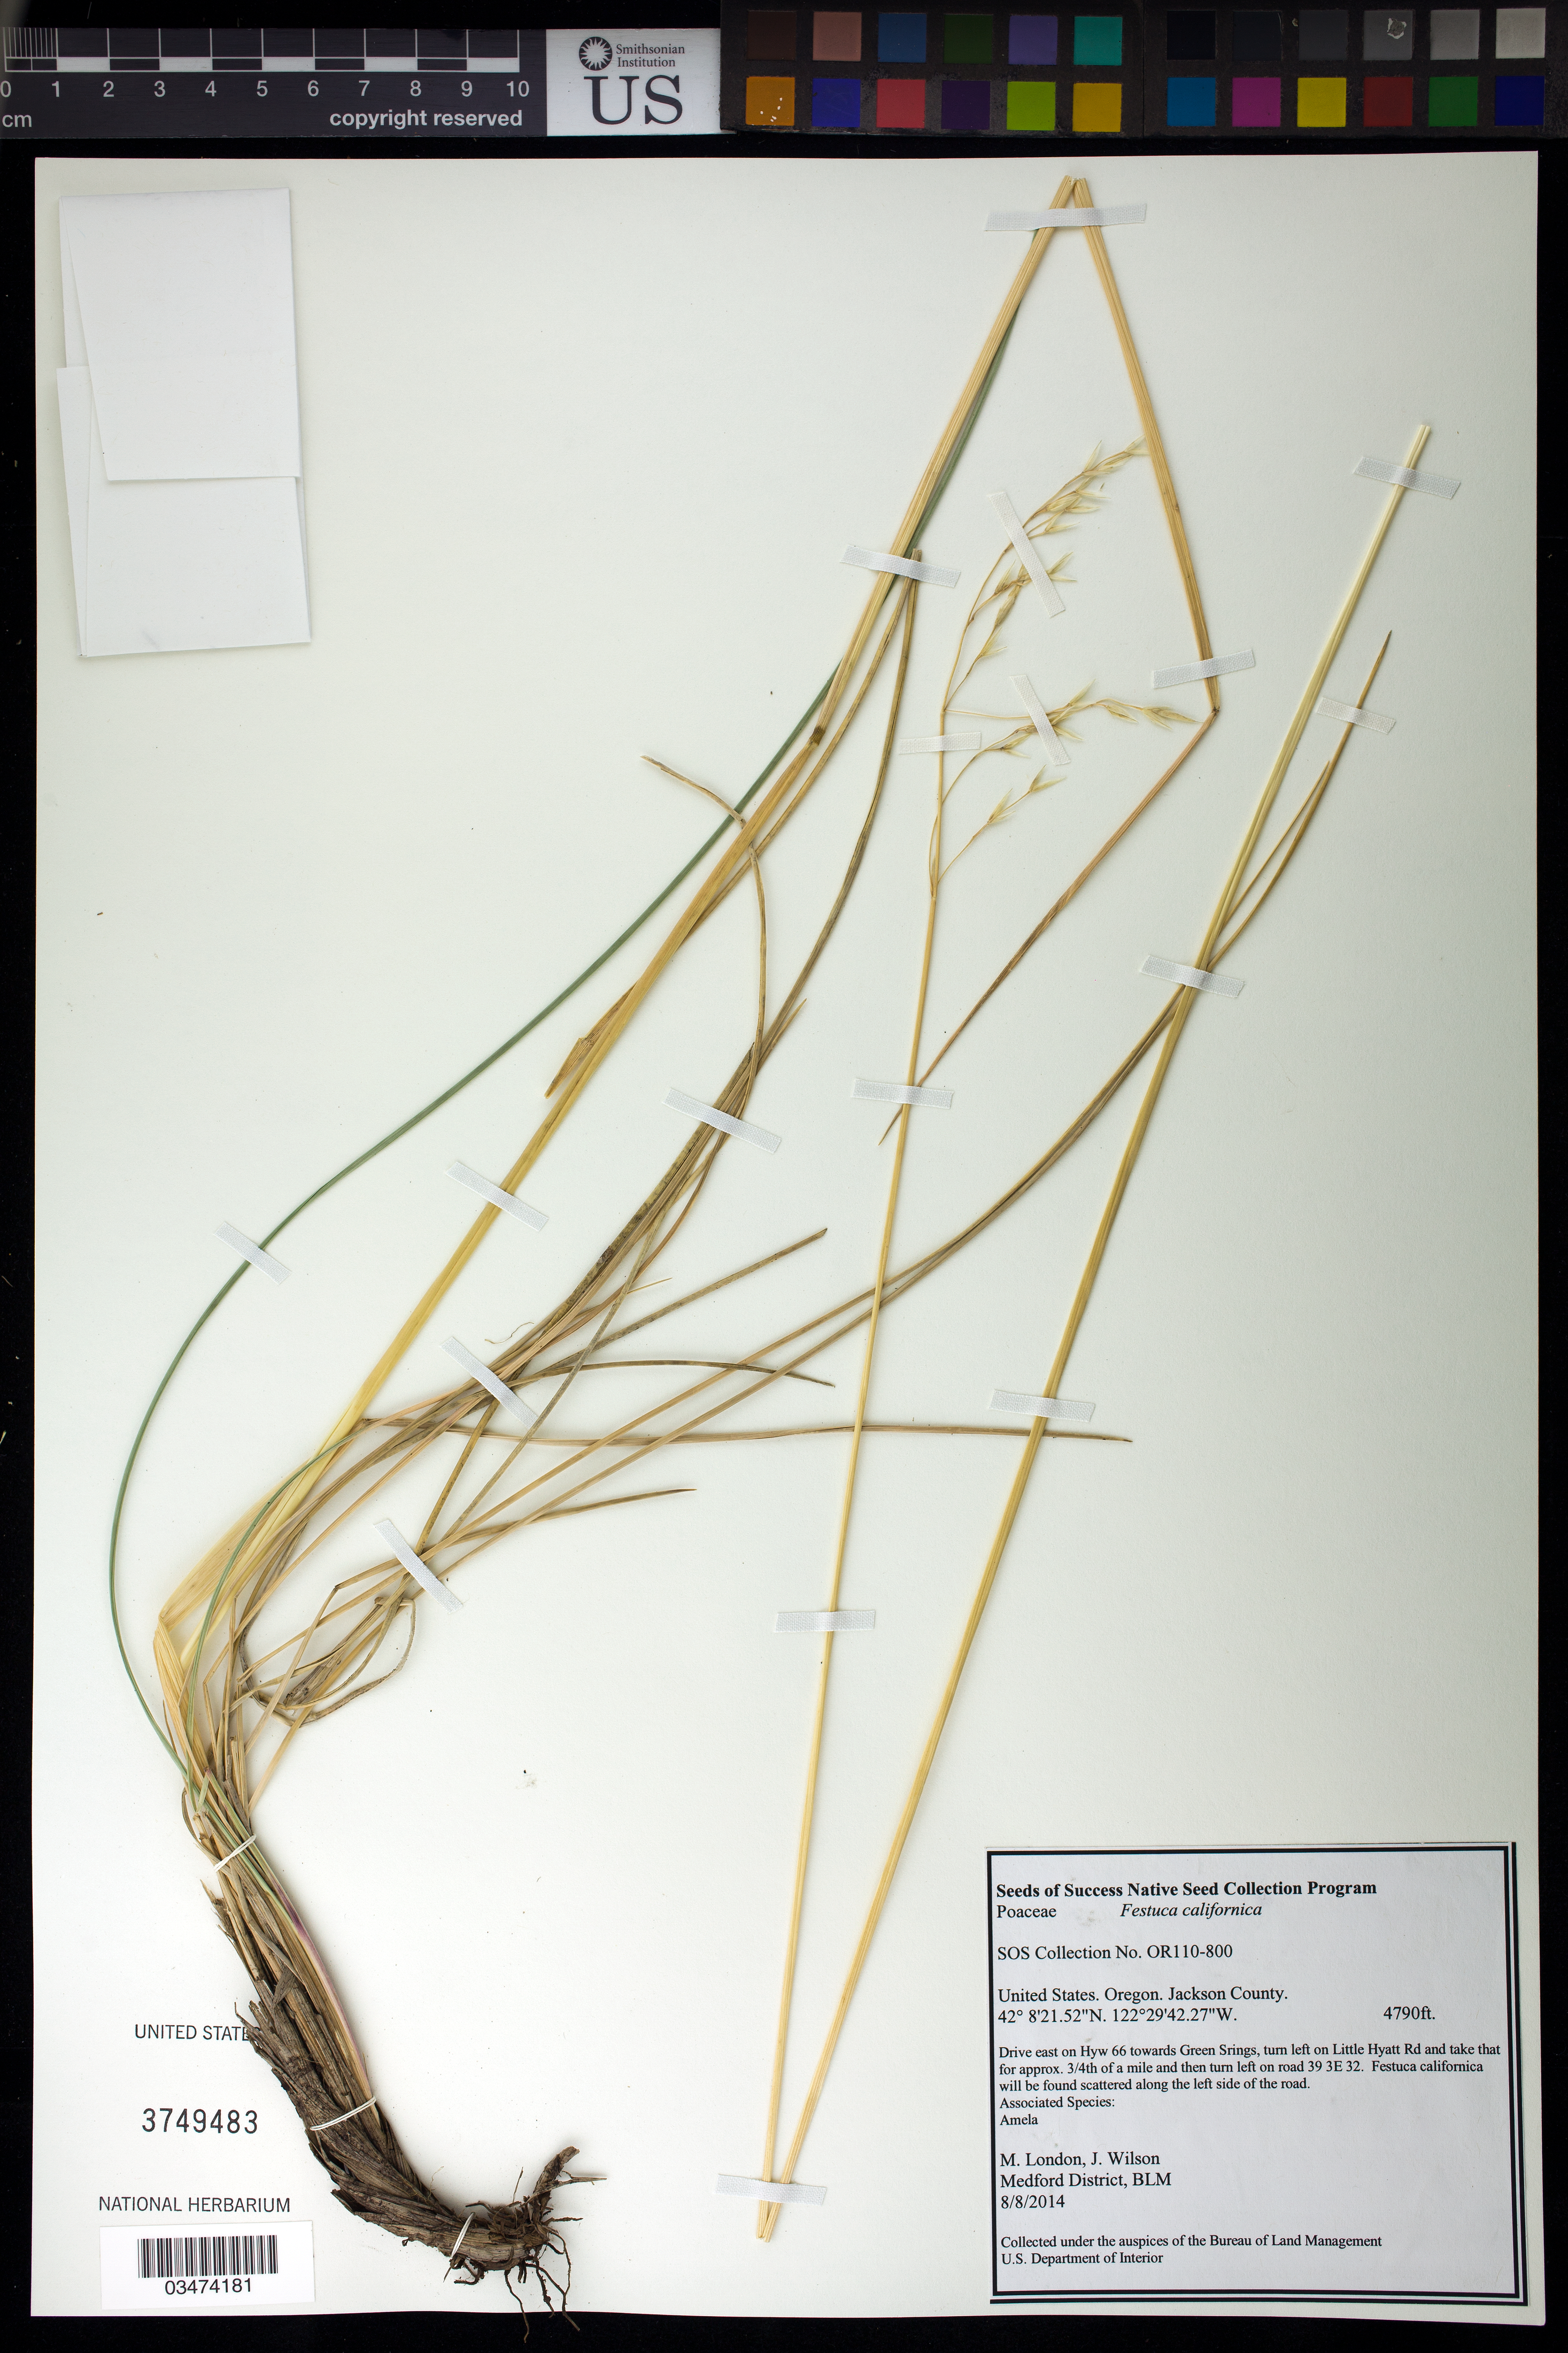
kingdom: Plantae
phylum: Tracheophyta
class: Liliopsida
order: Poales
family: Poaceae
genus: Festuca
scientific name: Festuca californica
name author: Vasey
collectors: M. London & J. Wilson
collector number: OR110-800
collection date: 2014-08-08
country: United States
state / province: Oregon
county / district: Jackson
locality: East on Hwy 66 towards Green Springs, turn left on Little Hyatt Rd for 3/4 of mile and turn left on 39 3E 32 road.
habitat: Associated species: Amelia.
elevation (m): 1460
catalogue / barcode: US 3749483